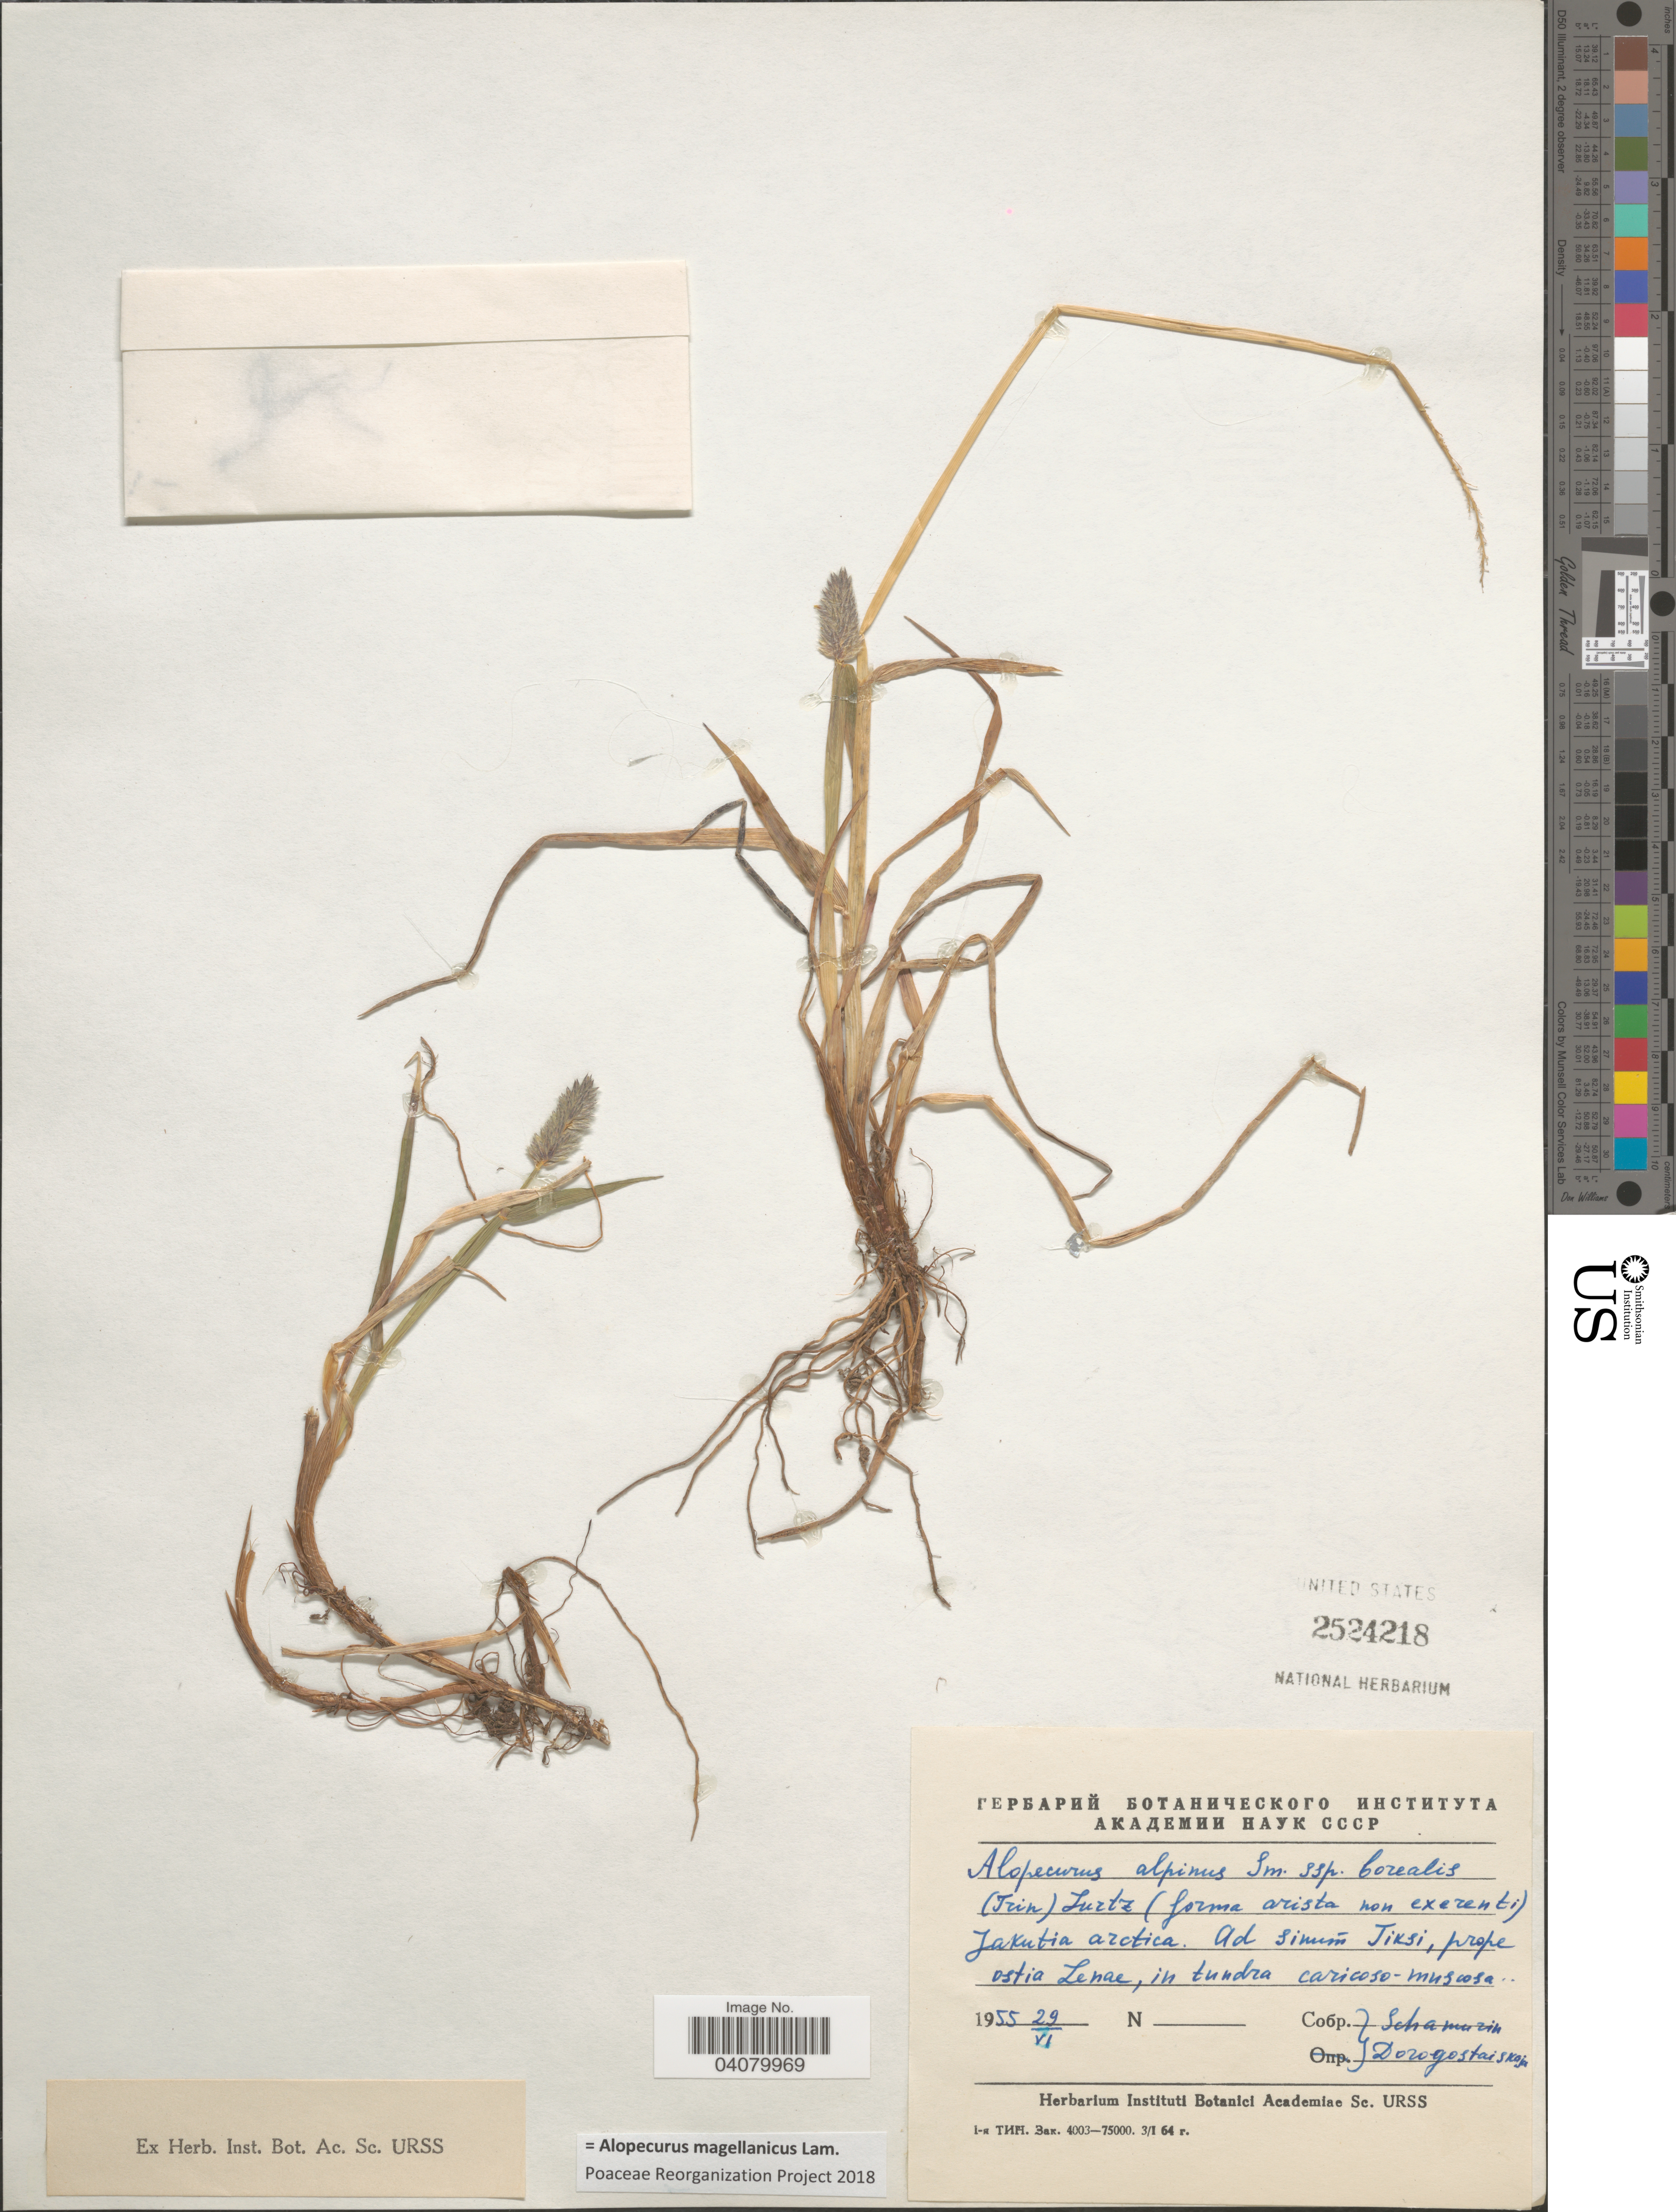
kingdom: Plantae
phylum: Tracheophyta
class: Liliopsida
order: Poales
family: Poaceae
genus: Alopecurus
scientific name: Alopecurus magellanicus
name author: Lam.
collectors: Schamurin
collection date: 1955-06-29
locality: X.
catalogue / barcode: US 2524218